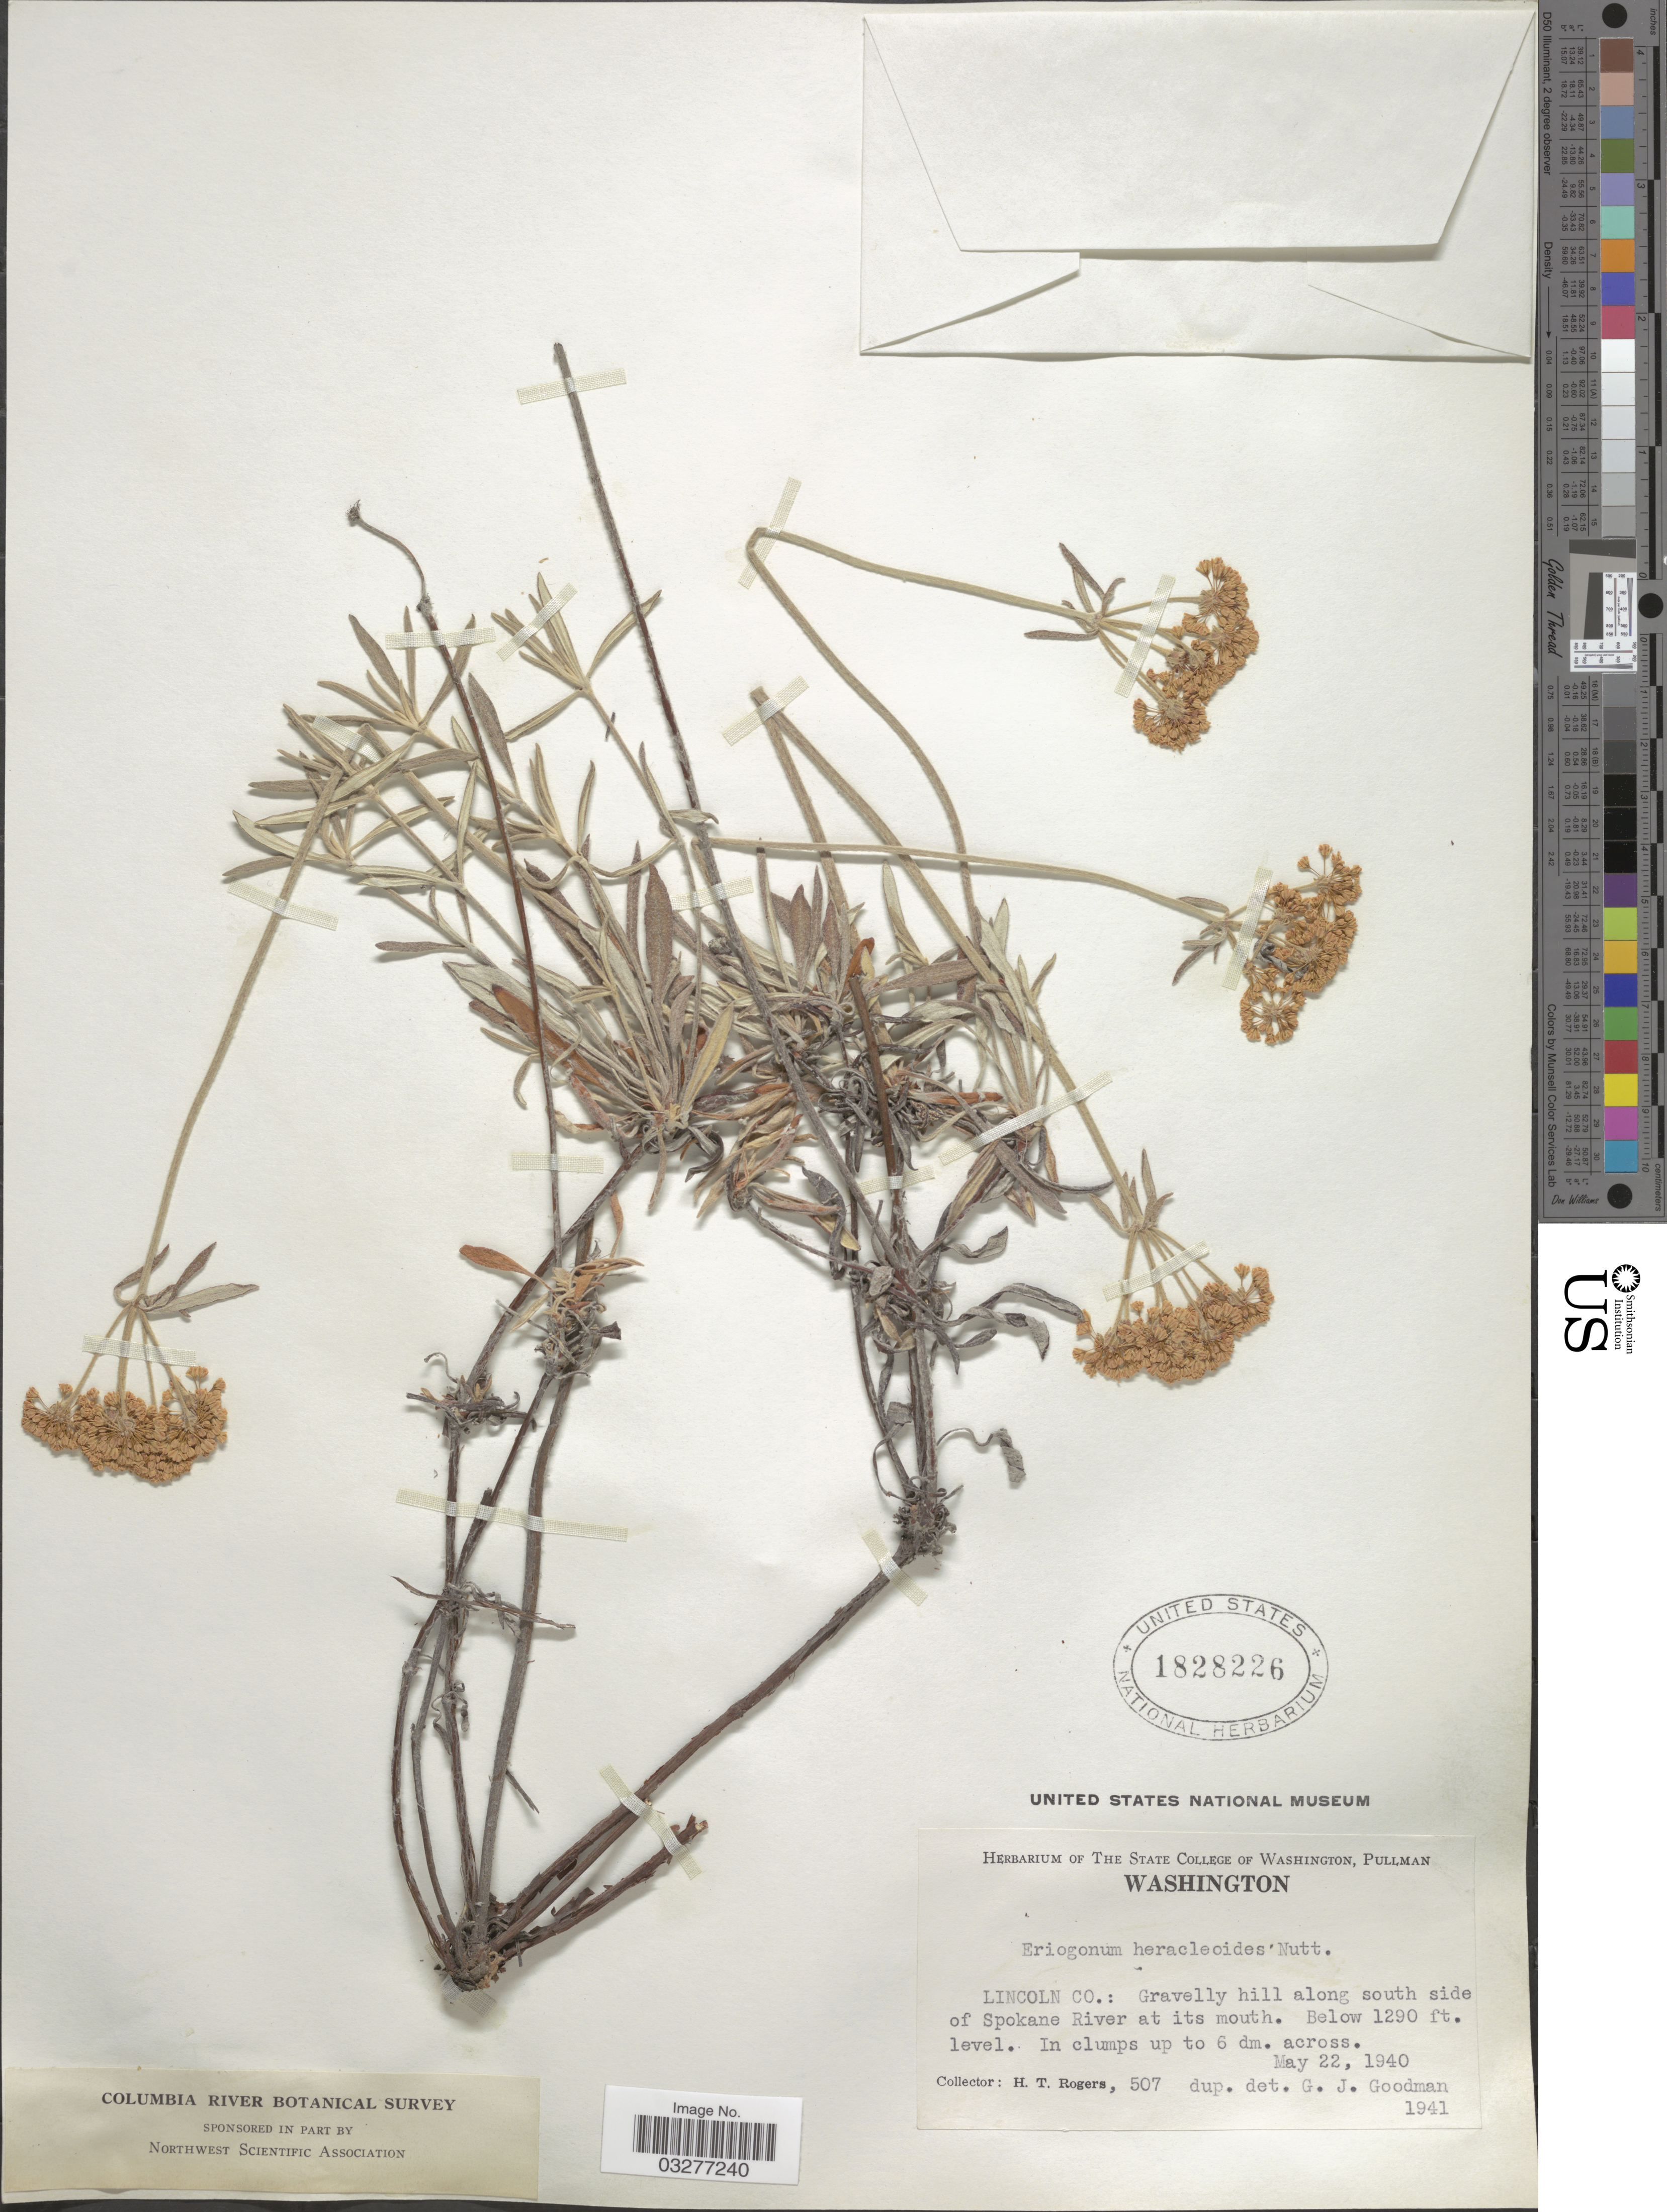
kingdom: Plantae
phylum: Tracheophyta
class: Magnoliopsida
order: Caryophyllales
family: Polygonaceae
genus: Eriogonum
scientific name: Eriogonum heracleoides var. angustifolium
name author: (Nutt.) Torr. & A. Gray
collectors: H. Rogers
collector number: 507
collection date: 1940-05-22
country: United States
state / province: Washington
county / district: Lincoln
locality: Lincoln Co.: Gravelly hill along south side of Spokane River at its mouth.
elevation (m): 393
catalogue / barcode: US 1828226